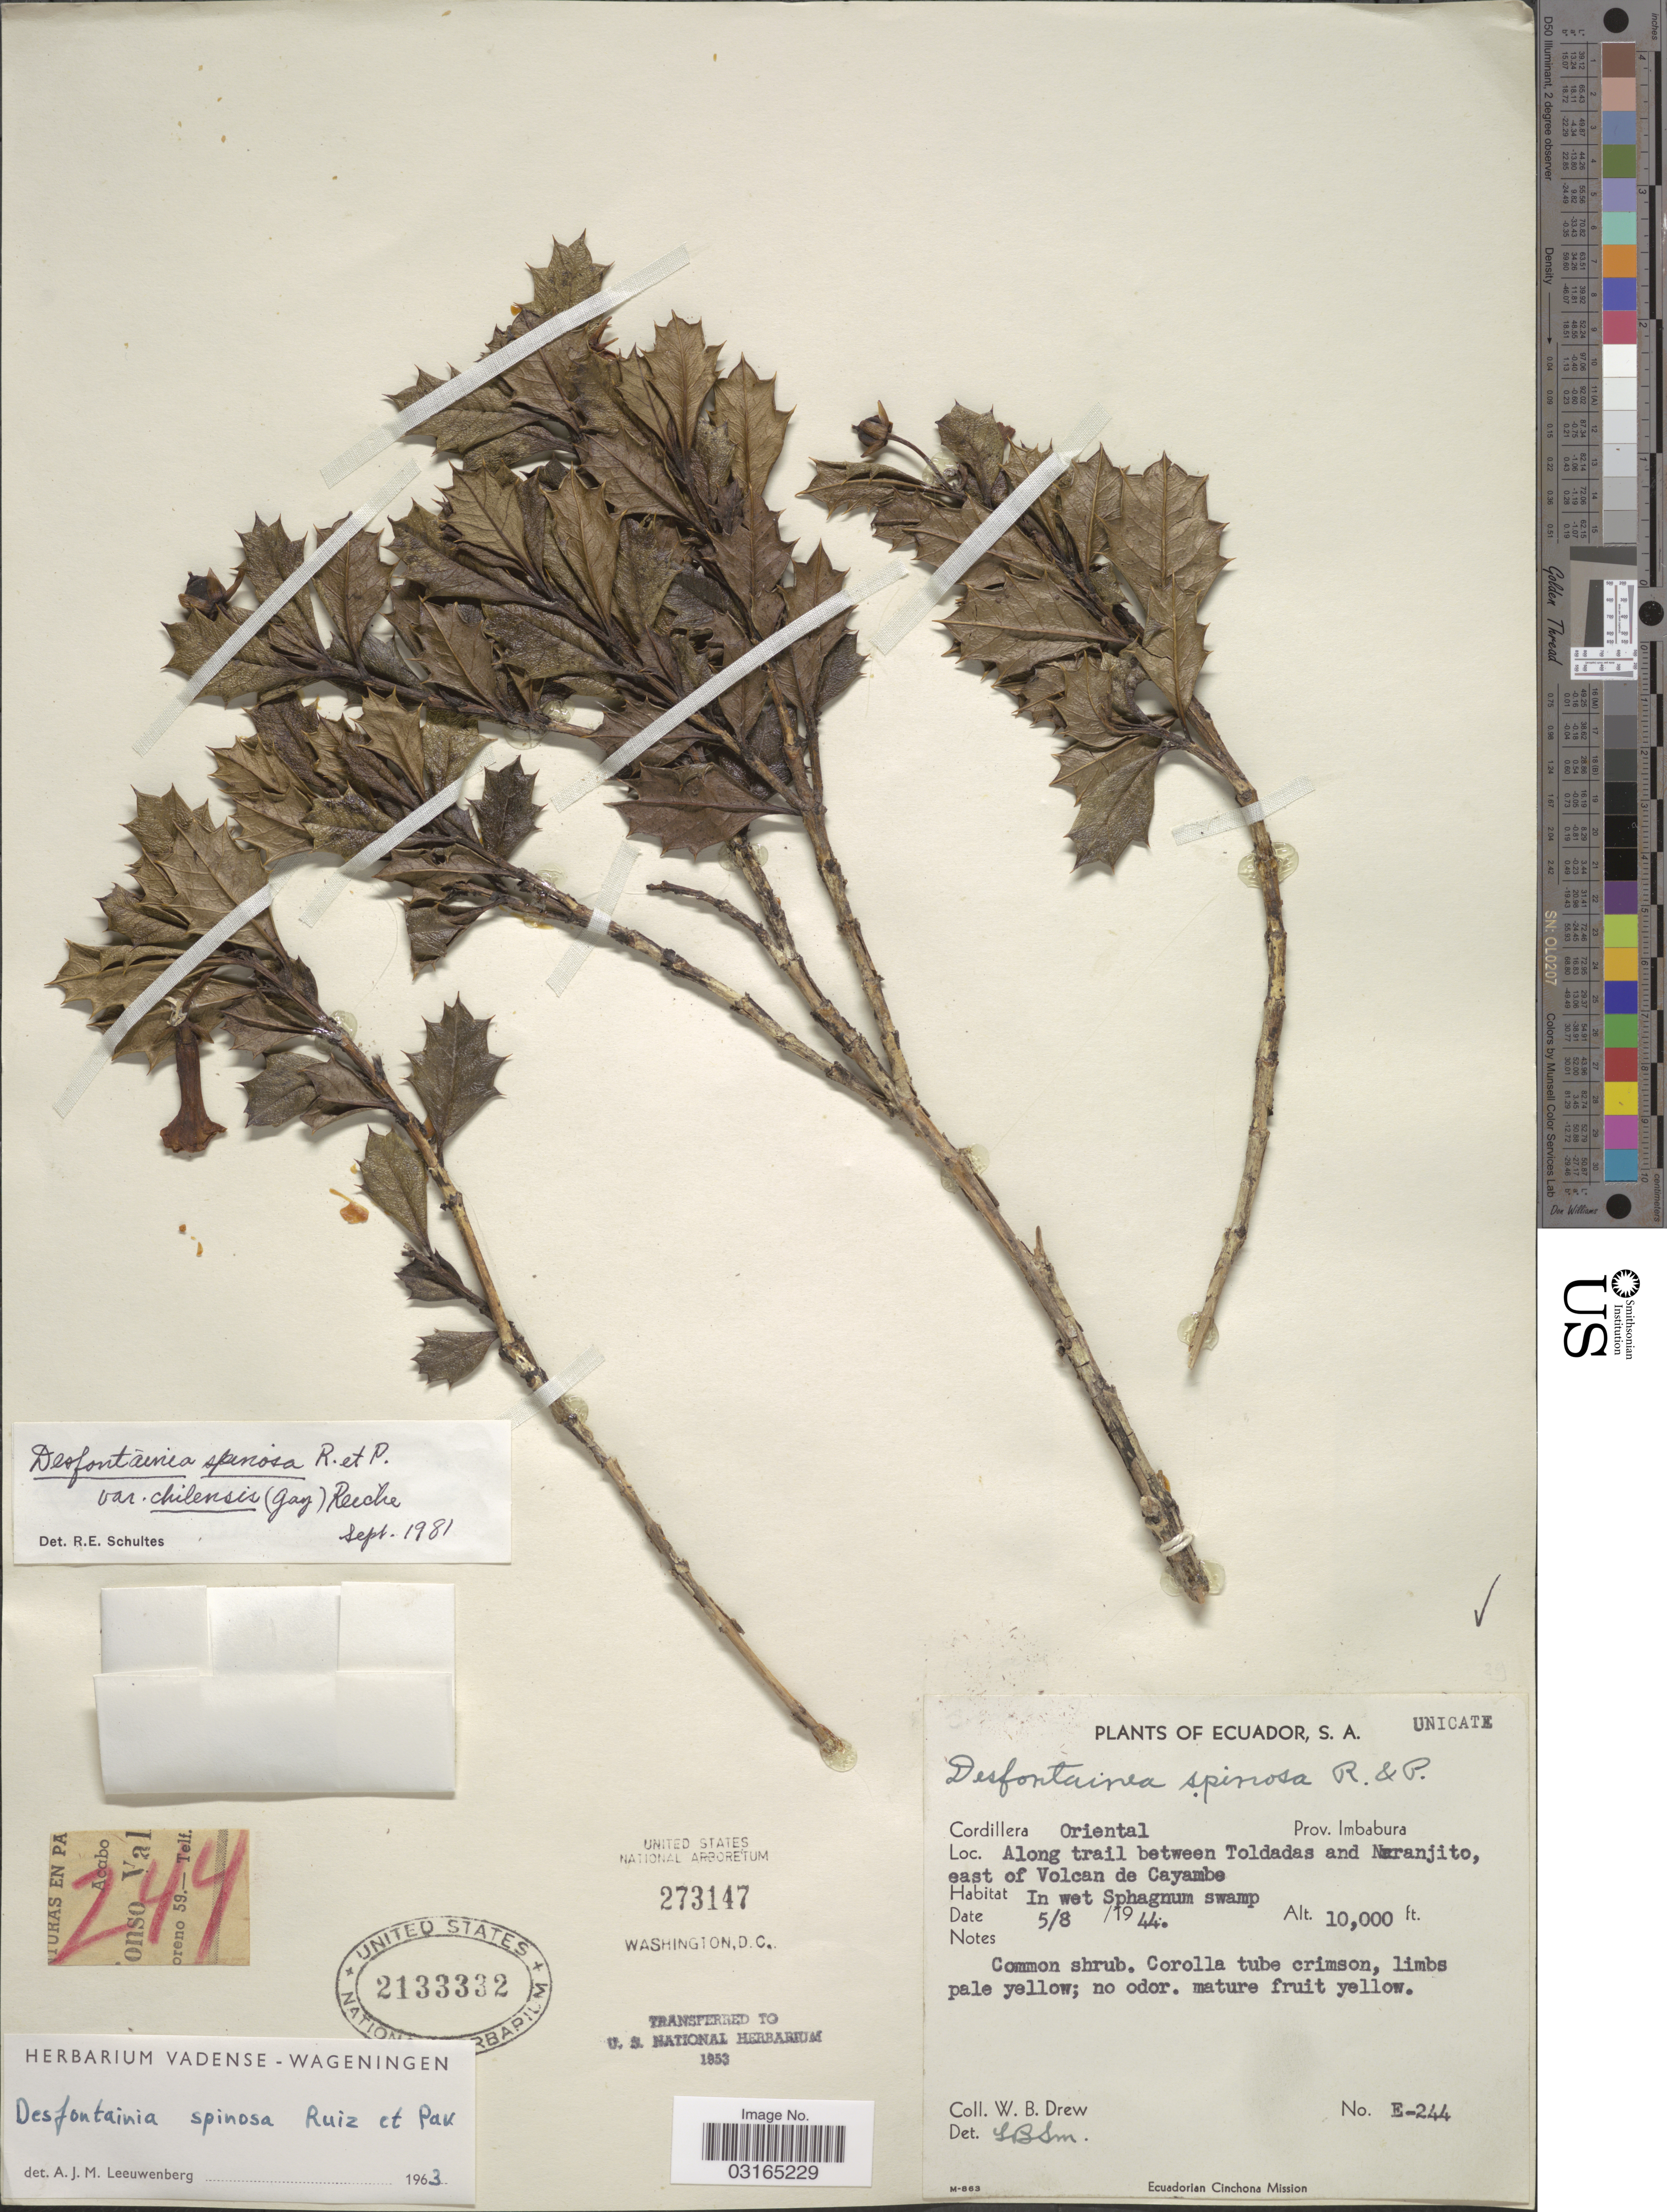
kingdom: Plantae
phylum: Tracheophyta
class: Magnoliopsida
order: Bruniales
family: Columelliaceae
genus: Desfontainia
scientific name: Desfontainia spinosa var. chilensis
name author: (Gay) Reiche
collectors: W. B. Drew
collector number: E-244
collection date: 1944-08-05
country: Ecuador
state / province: Imbabura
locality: Cordillera Oriental. Along trail between Toldadas and Naranjito, east of Volcan de Cayambe.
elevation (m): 3048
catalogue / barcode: US 2133332